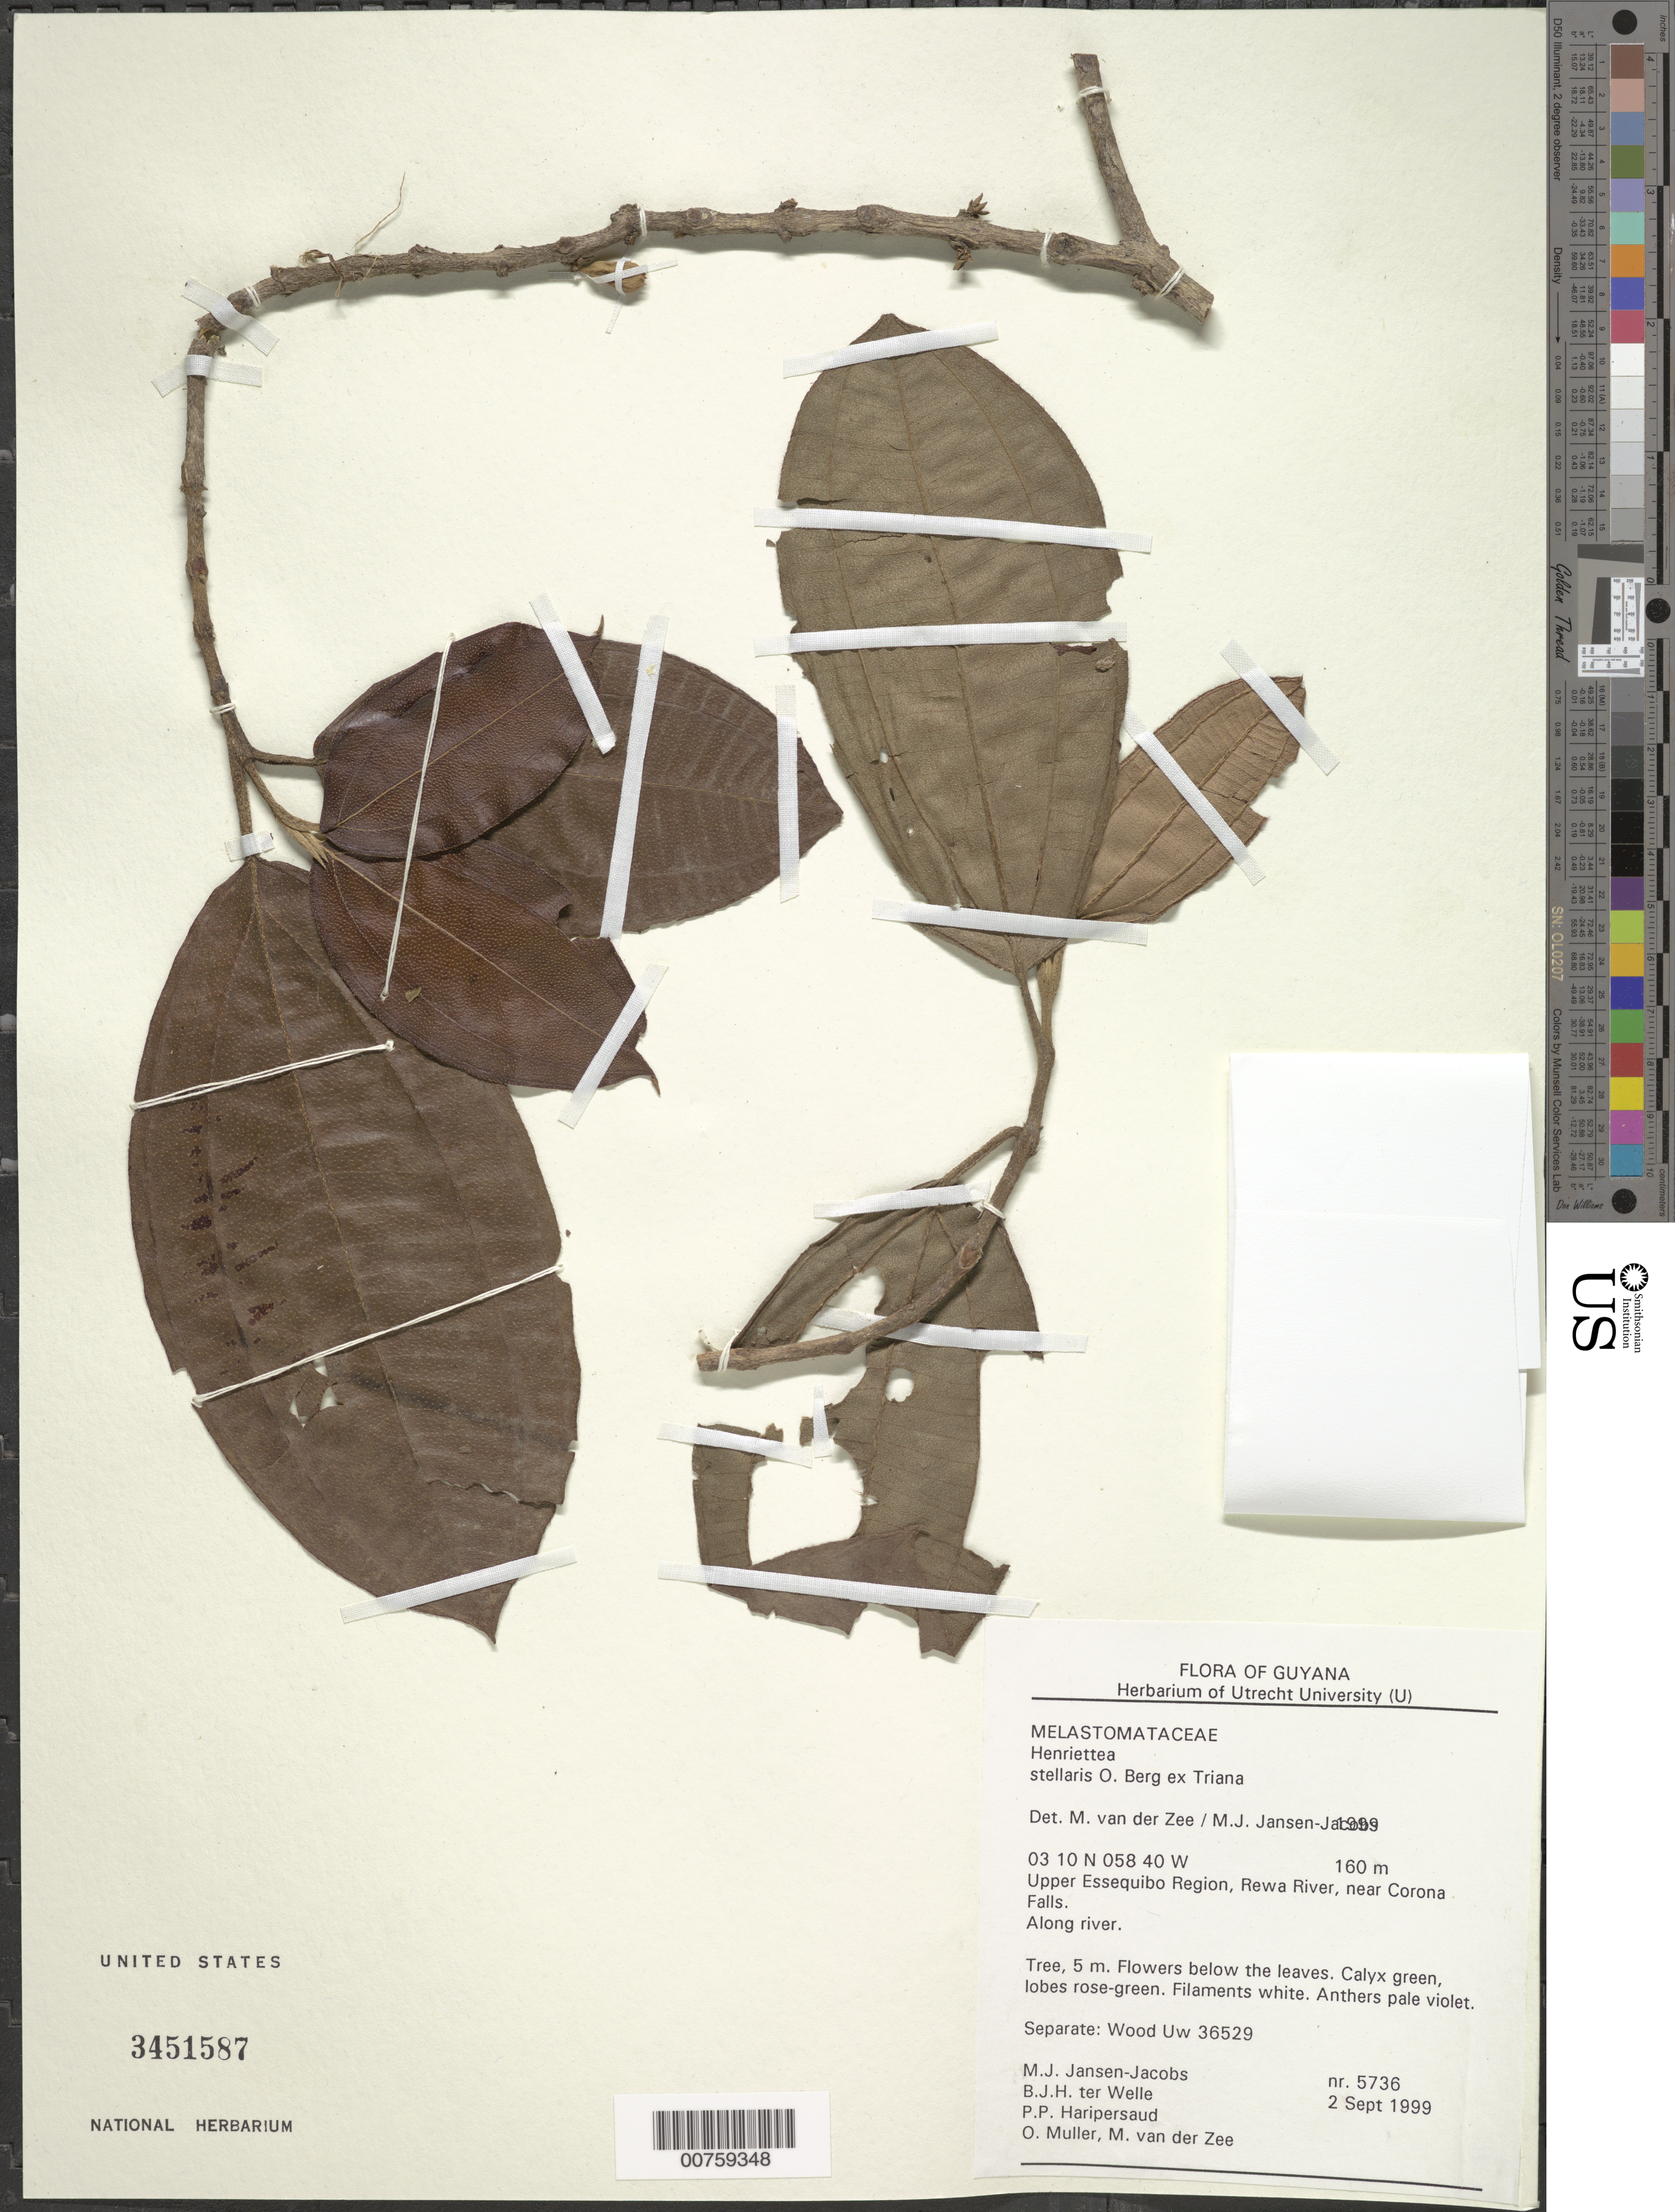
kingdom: Plantae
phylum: Tracheophyta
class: Magnoliopsida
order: Myrtales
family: Melastomataceae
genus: Henriettea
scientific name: Henriettea stellaris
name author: O. Berg ex Triana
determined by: van der Zee, M.; Jansen-Jacobs, M. J.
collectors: M. J. Jansen-Jacobs, B. Welle, P. Haripersaud, O. Muller & M. van der Zee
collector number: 5736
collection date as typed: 2-Sep-99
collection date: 1999-09-02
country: Guyana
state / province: U. Takutu-U. Essequibo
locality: Rewa River, near Corona Falls, Upper Essequibo Region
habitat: Along river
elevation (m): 160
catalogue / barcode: US 3451587